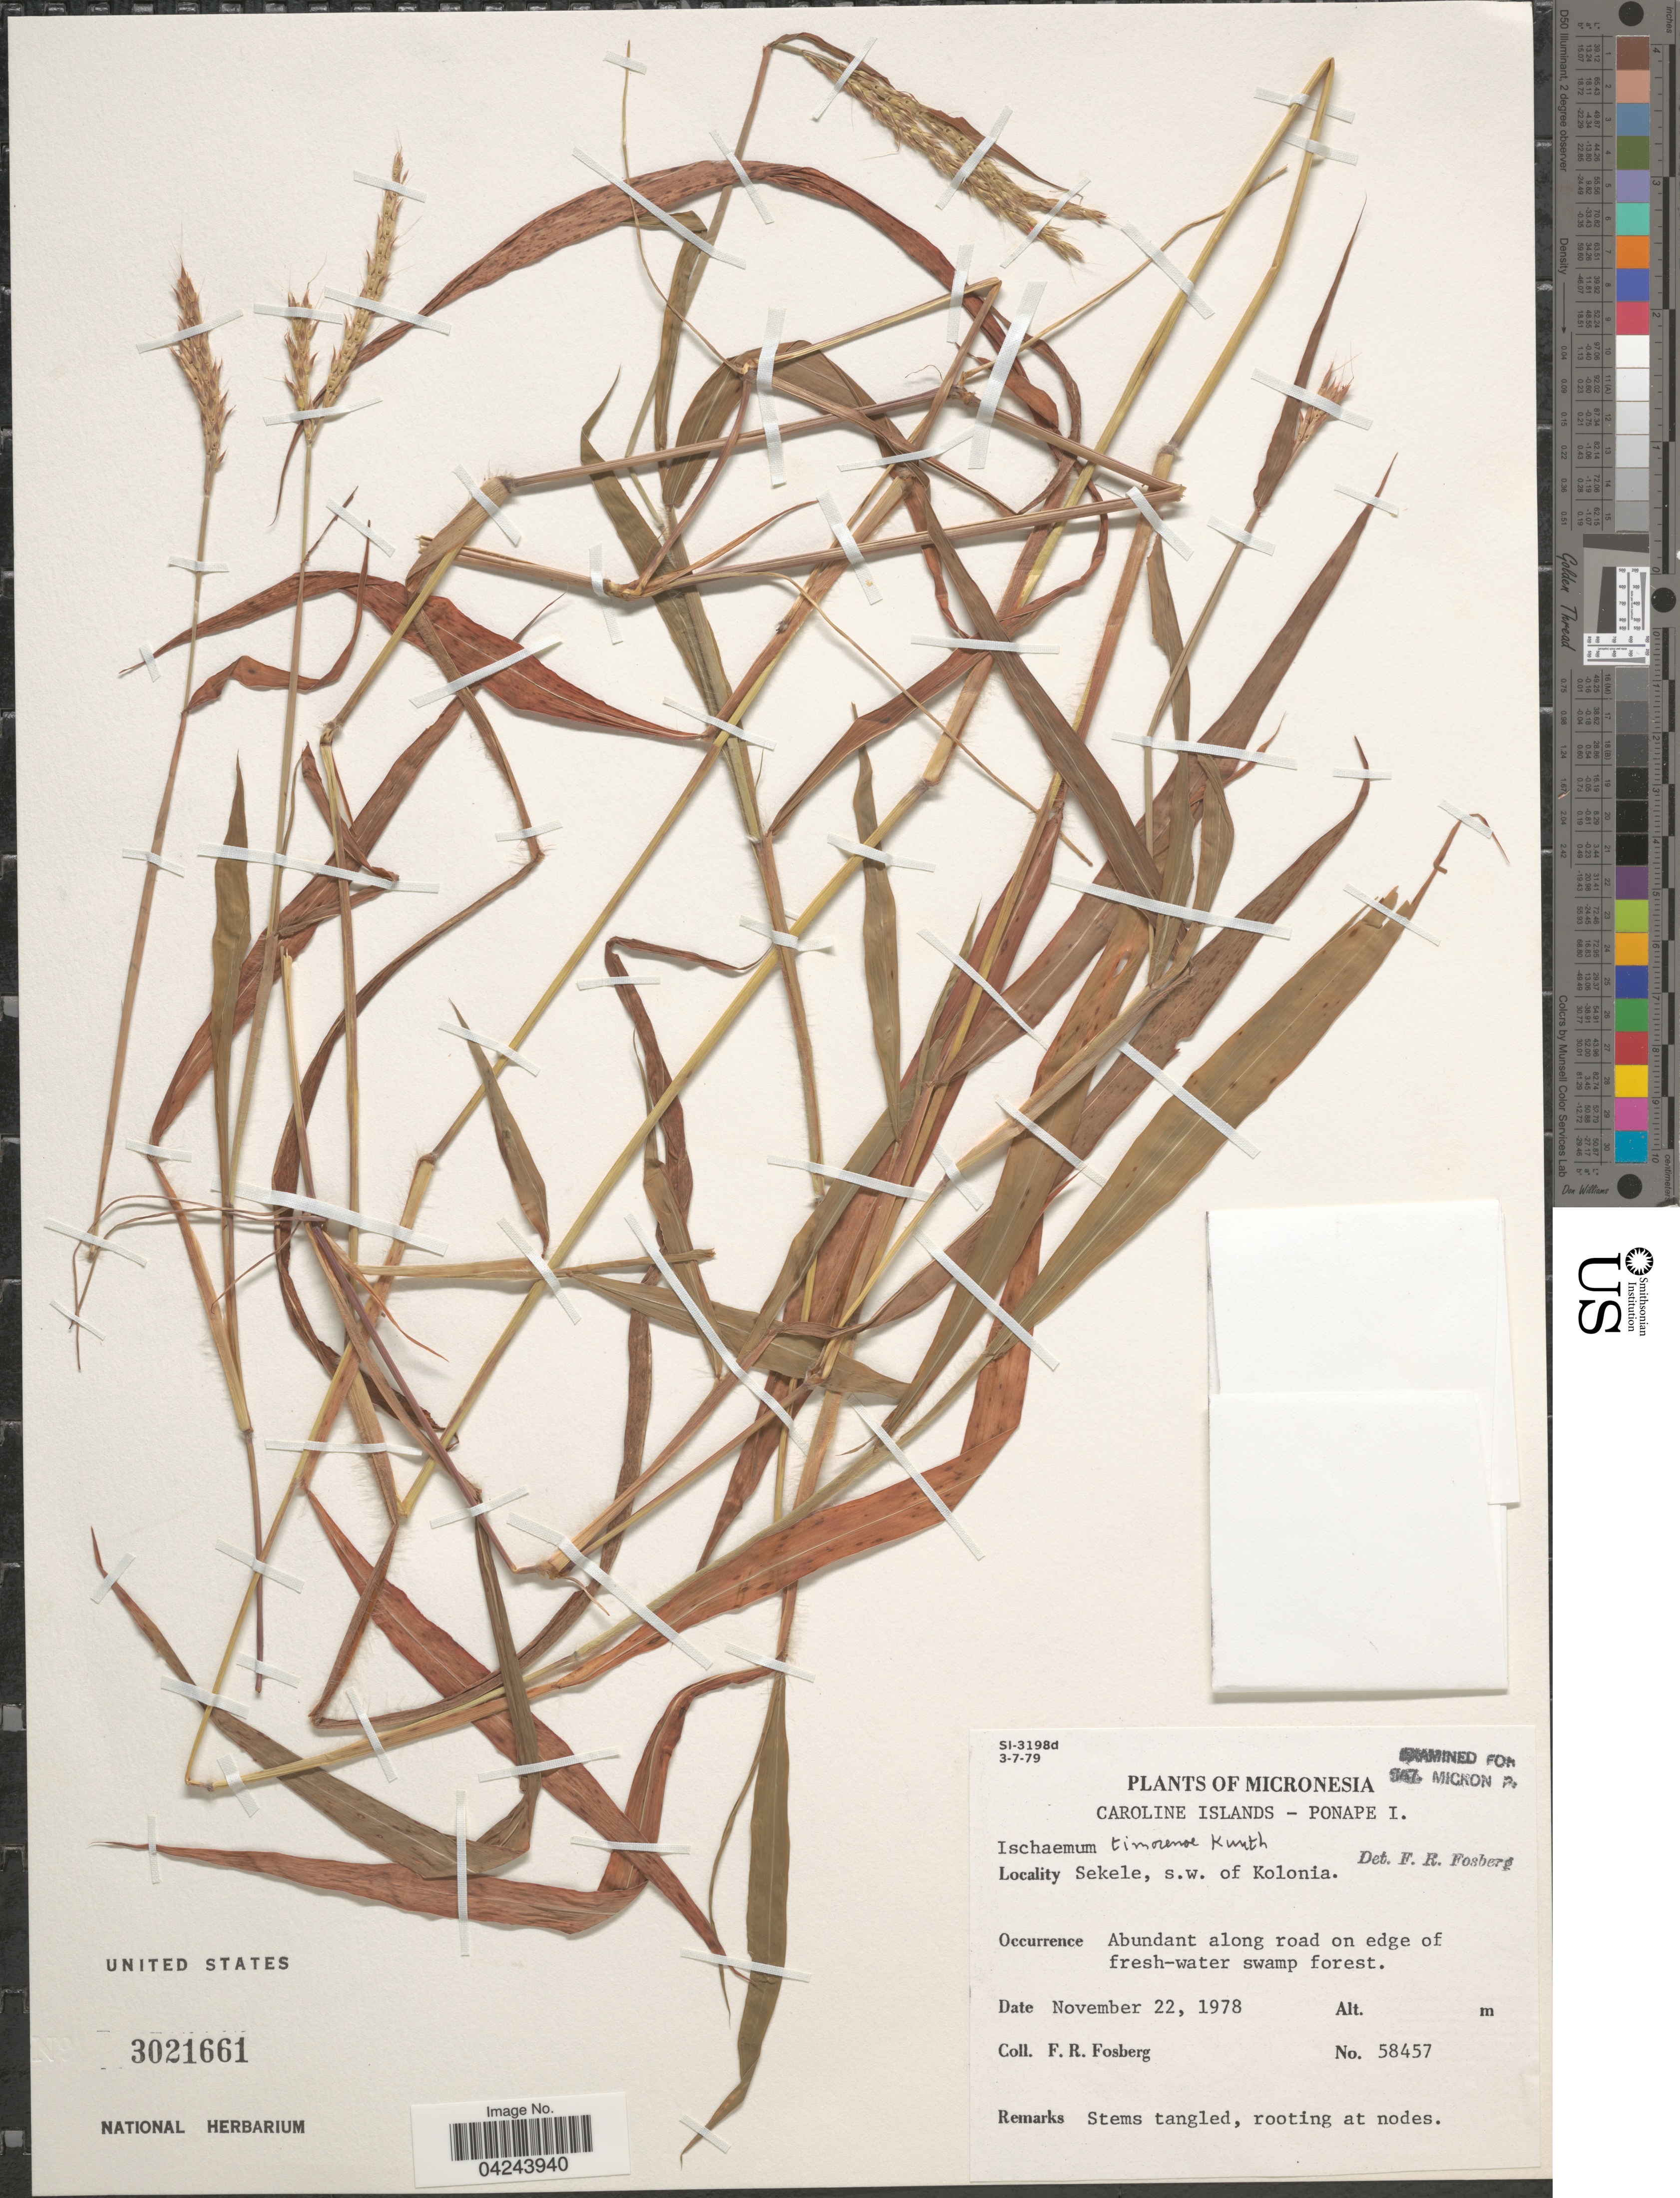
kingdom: Plantae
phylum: Tracheophyta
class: Liliopsida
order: Poales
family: Poaceae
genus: Ischaemum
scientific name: Ischaemum timorense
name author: Kunth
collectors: F. R. Fosberg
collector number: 58457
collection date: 1978-11-22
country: Micronesia, Federated States of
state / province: Pohnpei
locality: Micronesia. Caroline Islands-Ponape I. Sekele, s.w. of Kolonia. Abundant along road on edge of fresh-water swamp forest.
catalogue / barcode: US 3021661